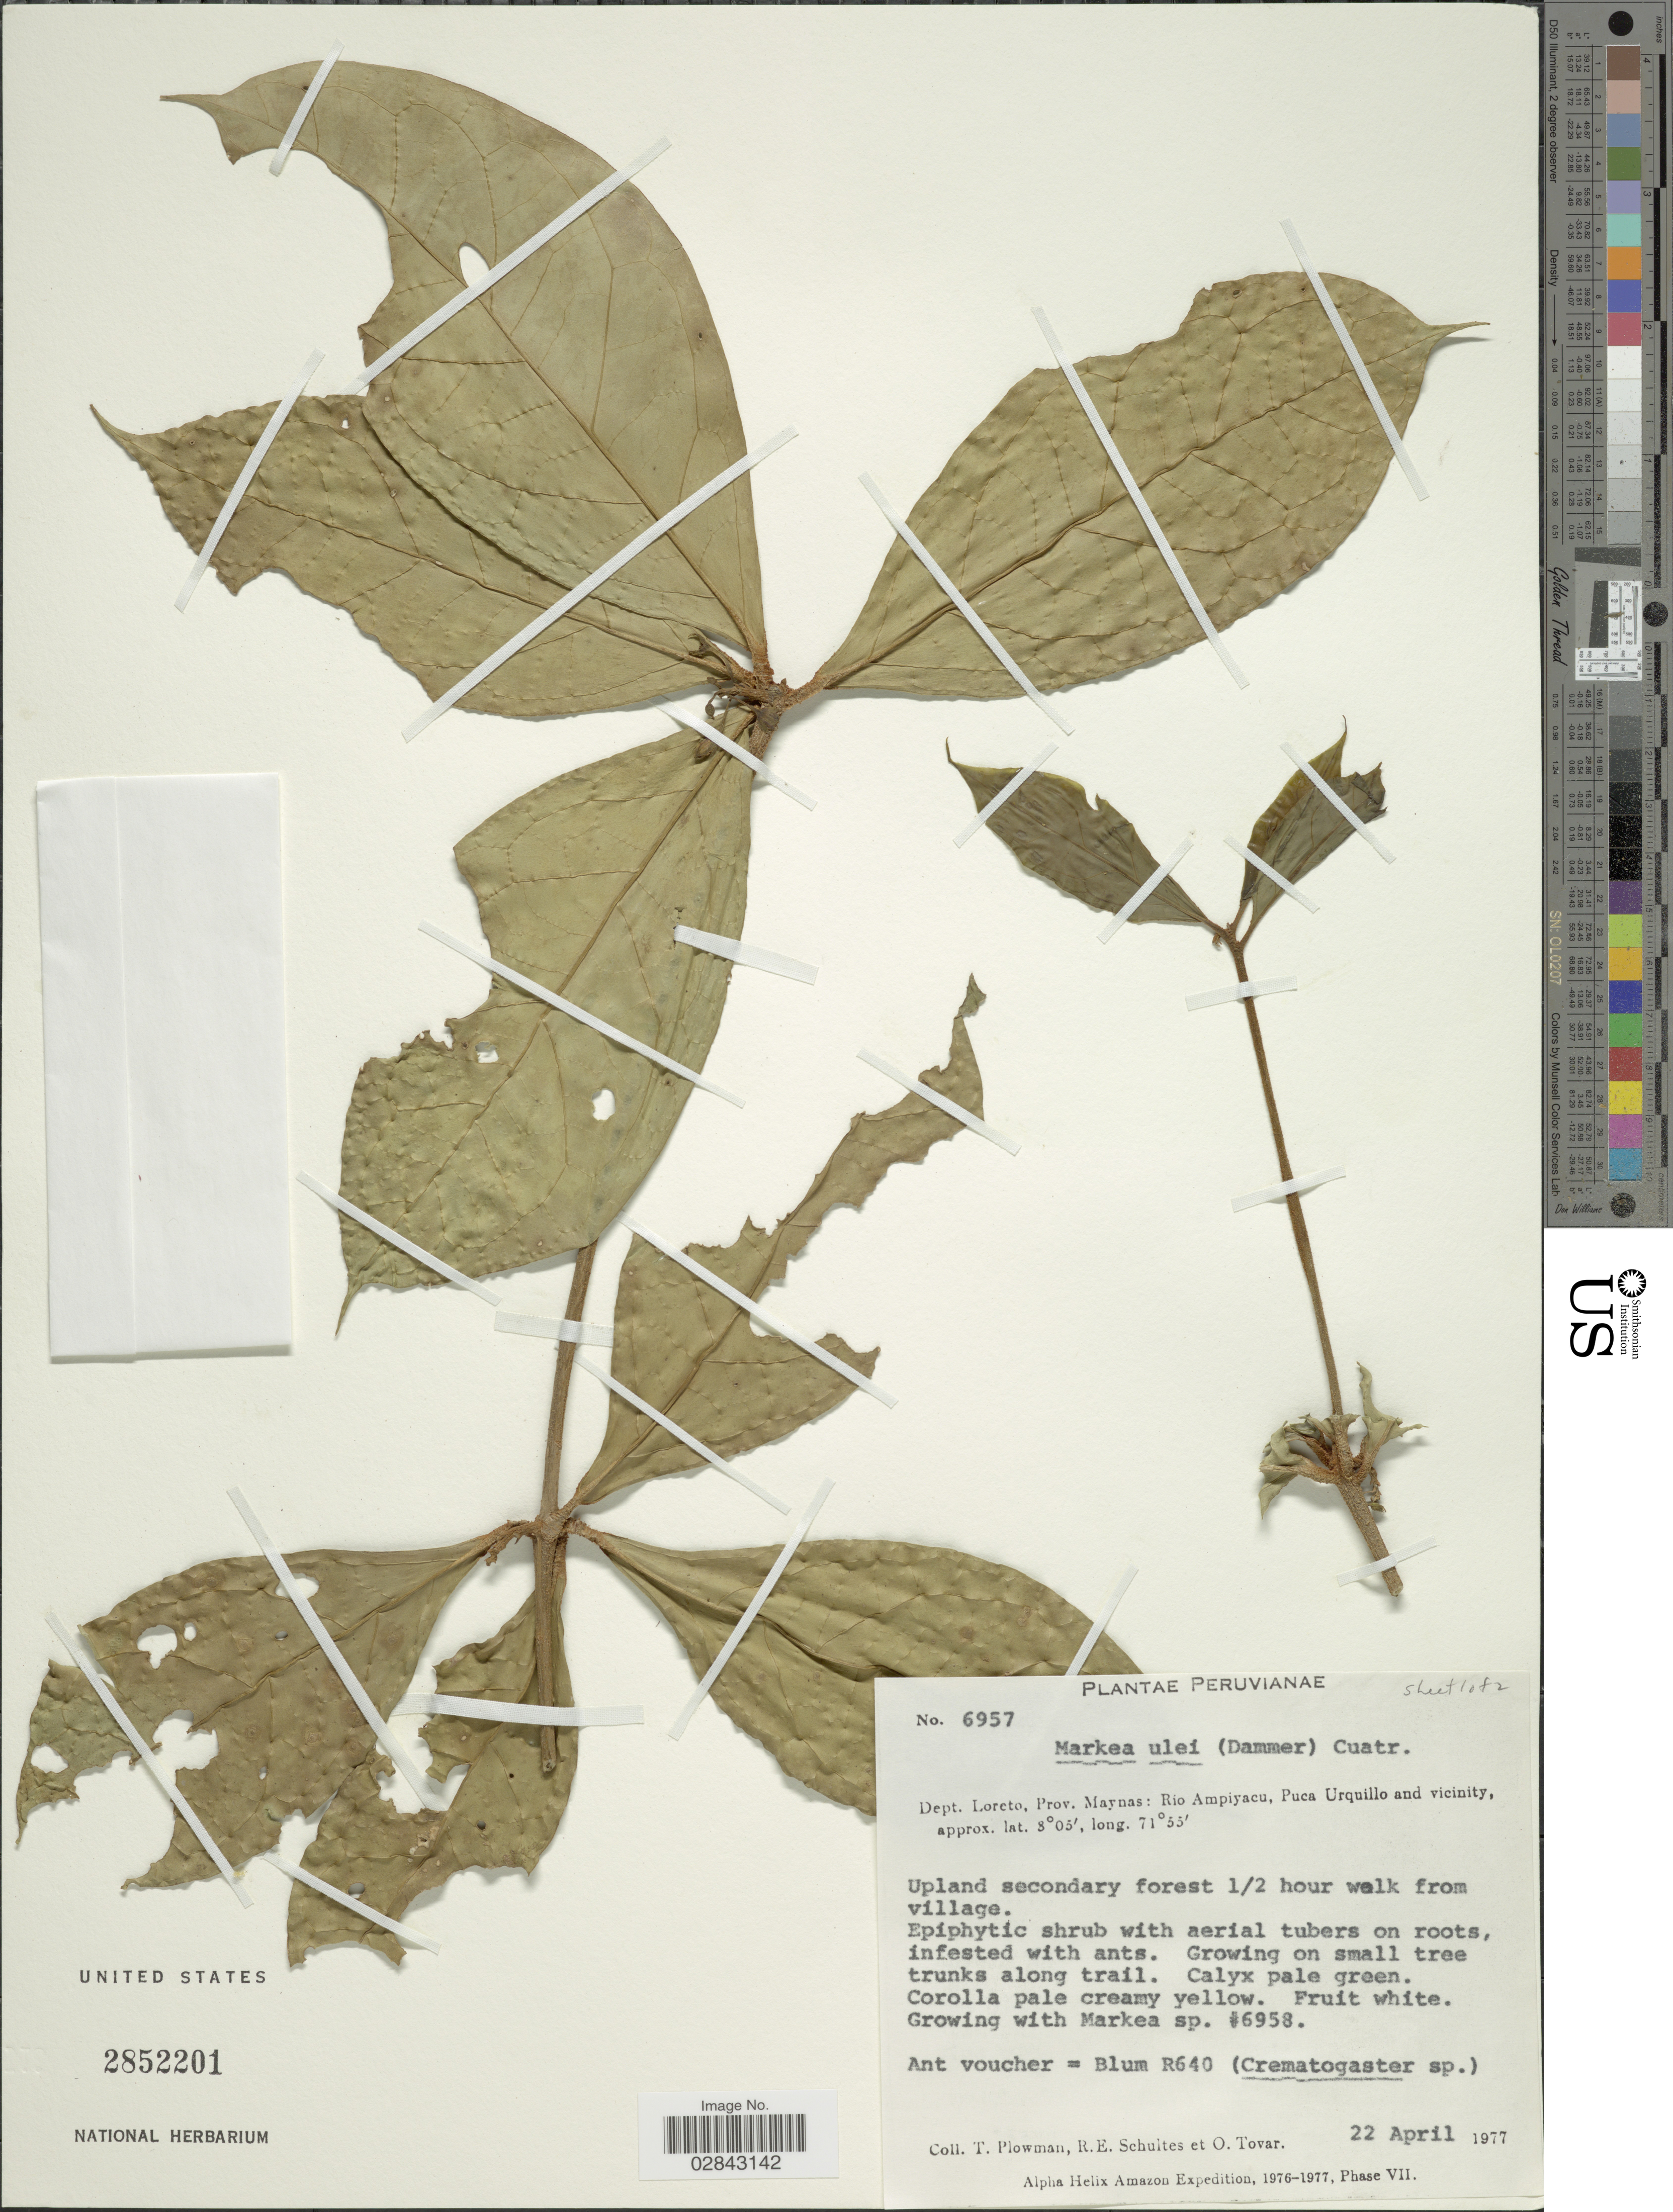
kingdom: Plantae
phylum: Tracheophyta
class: Magnoliopsida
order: Solanales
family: Solanaceae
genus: Hawkesiophyton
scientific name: Hawkesiophyton ulei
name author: (Dammer) Hunz.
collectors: T. Plowman, R. E. Schultes & Ó. Tovar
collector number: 6957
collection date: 1977-04-22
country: Peru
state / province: Loreto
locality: Dept. Loreto, Prov. Maynas: Río Ampiyacu, Puca Urquillo and vicinity. Upland secondary forest 1/2 hour walk from village. Amazon.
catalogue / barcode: US 2852201